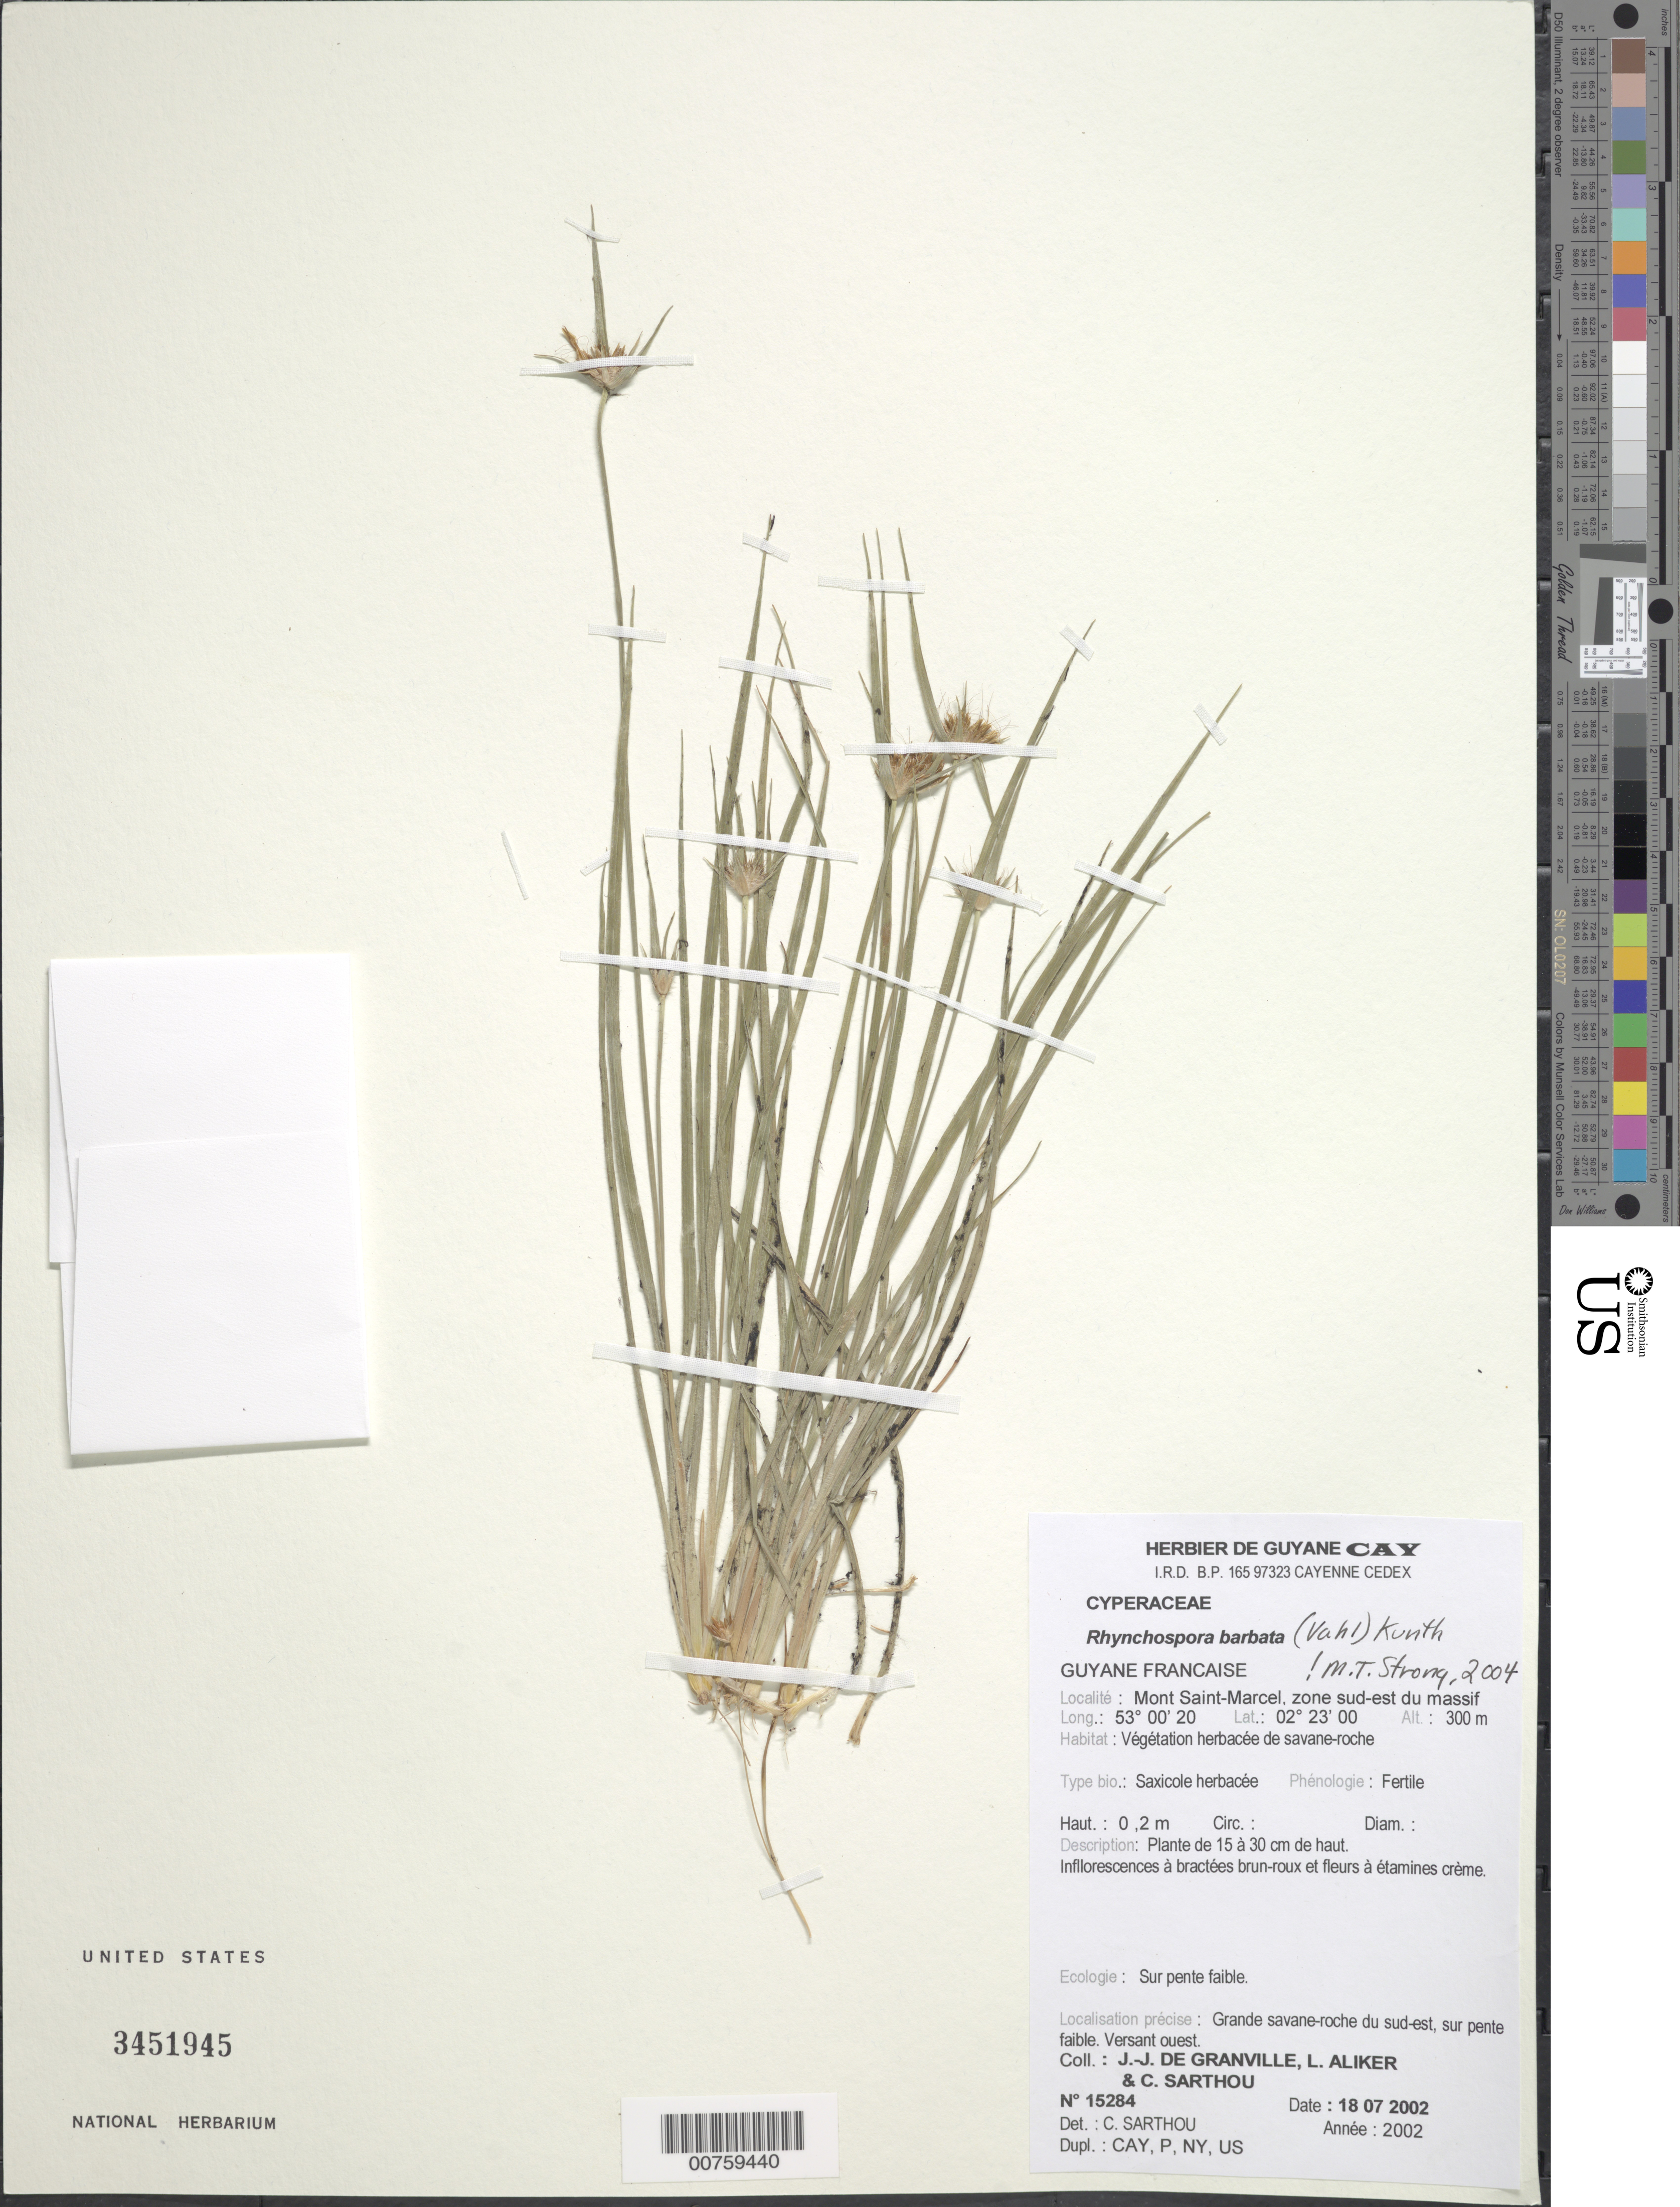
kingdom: Plantae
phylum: Tracheophyta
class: Liliopsida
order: Poales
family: Cyperaceae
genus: Rhynchospora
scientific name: Rhynchospora barbata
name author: (Vahl) Kunth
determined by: Alves, K.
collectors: J.-J. de Granville, L. Aliker & C. Sarthou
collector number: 15284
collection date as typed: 18-Jul-02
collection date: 2002-07-18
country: French Guiana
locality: Mont Saint-Marcel, zone Sud-Est du massif, Bassin de l'Yaloupi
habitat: Vegetation herbacée de savane-roche; sur pente faible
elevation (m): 300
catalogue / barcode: US 3451945